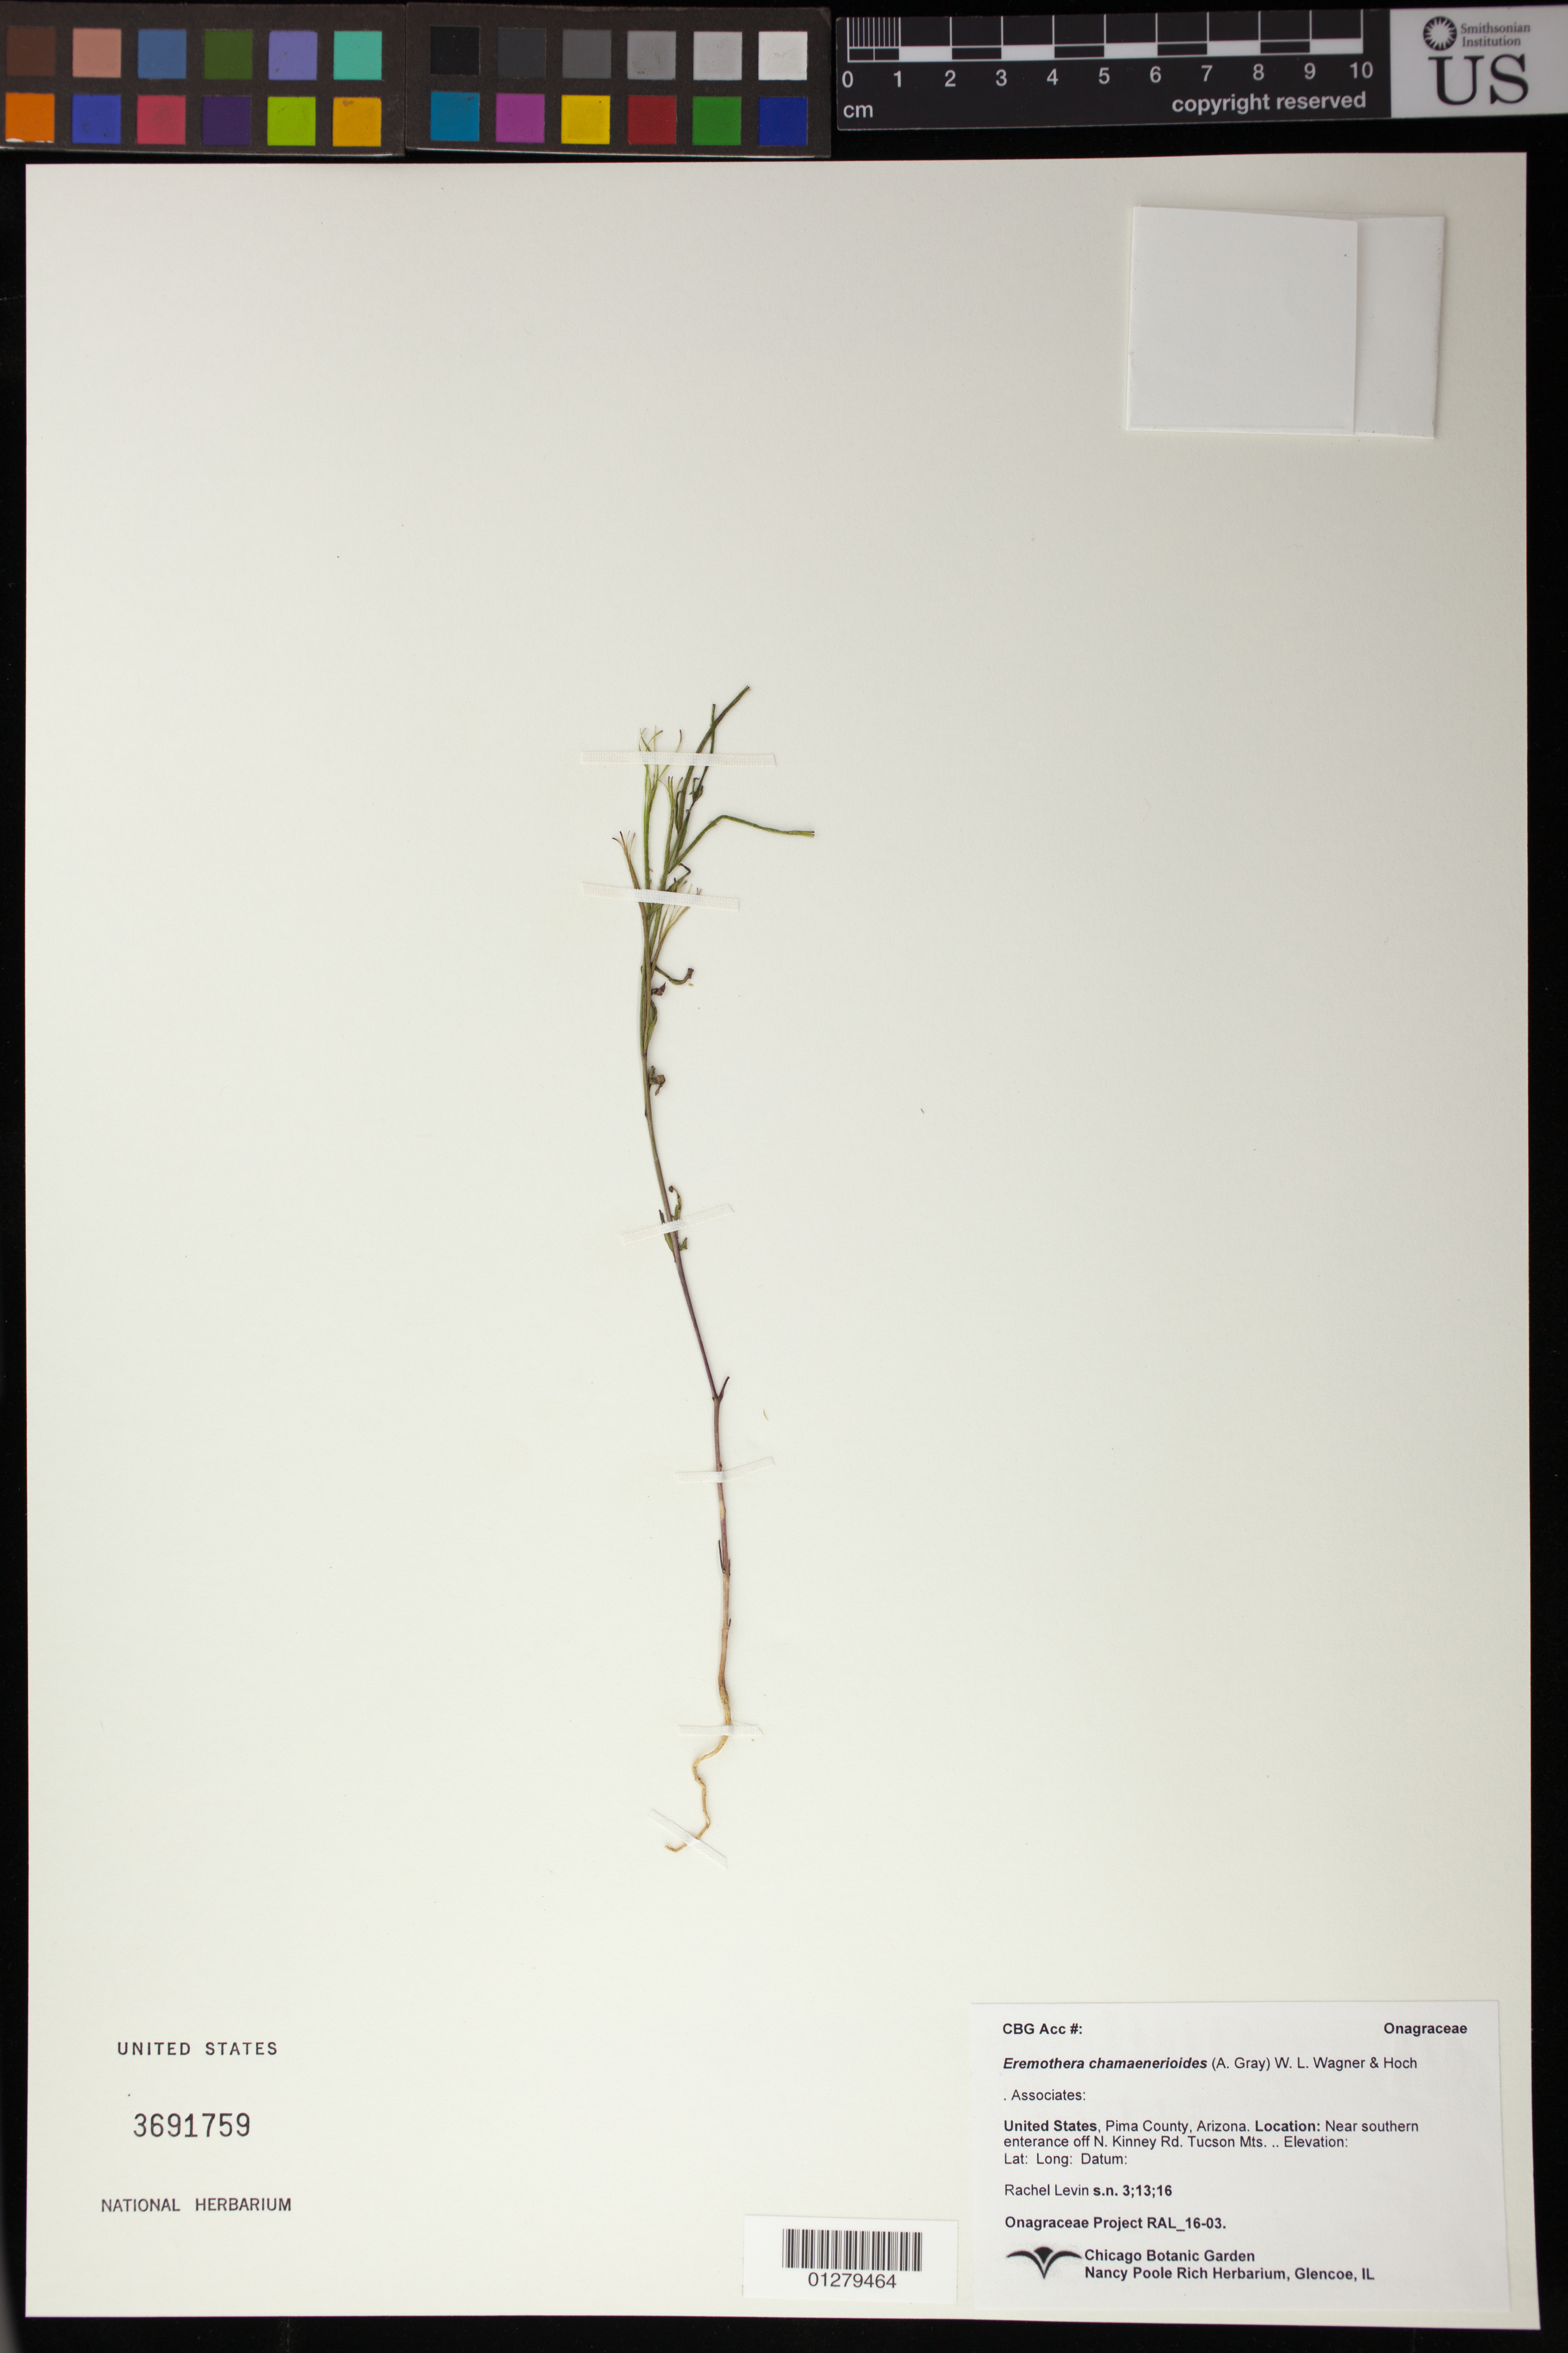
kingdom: Plantae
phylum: Tracheophyta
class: Magnoliopsida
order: Myrtales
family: Onagraceae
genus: Eremothera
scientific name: Eremothera chamaenerioides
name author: (A. Gray) W.L. Wagner & Hoch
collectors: R. A. Levin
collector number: RAL 16-03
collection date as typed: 3/13/16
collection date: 2016-03-13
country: United States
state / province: Arizona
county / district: Maricopa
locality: Tucson, Kings Canyon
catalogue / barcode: US 3691759